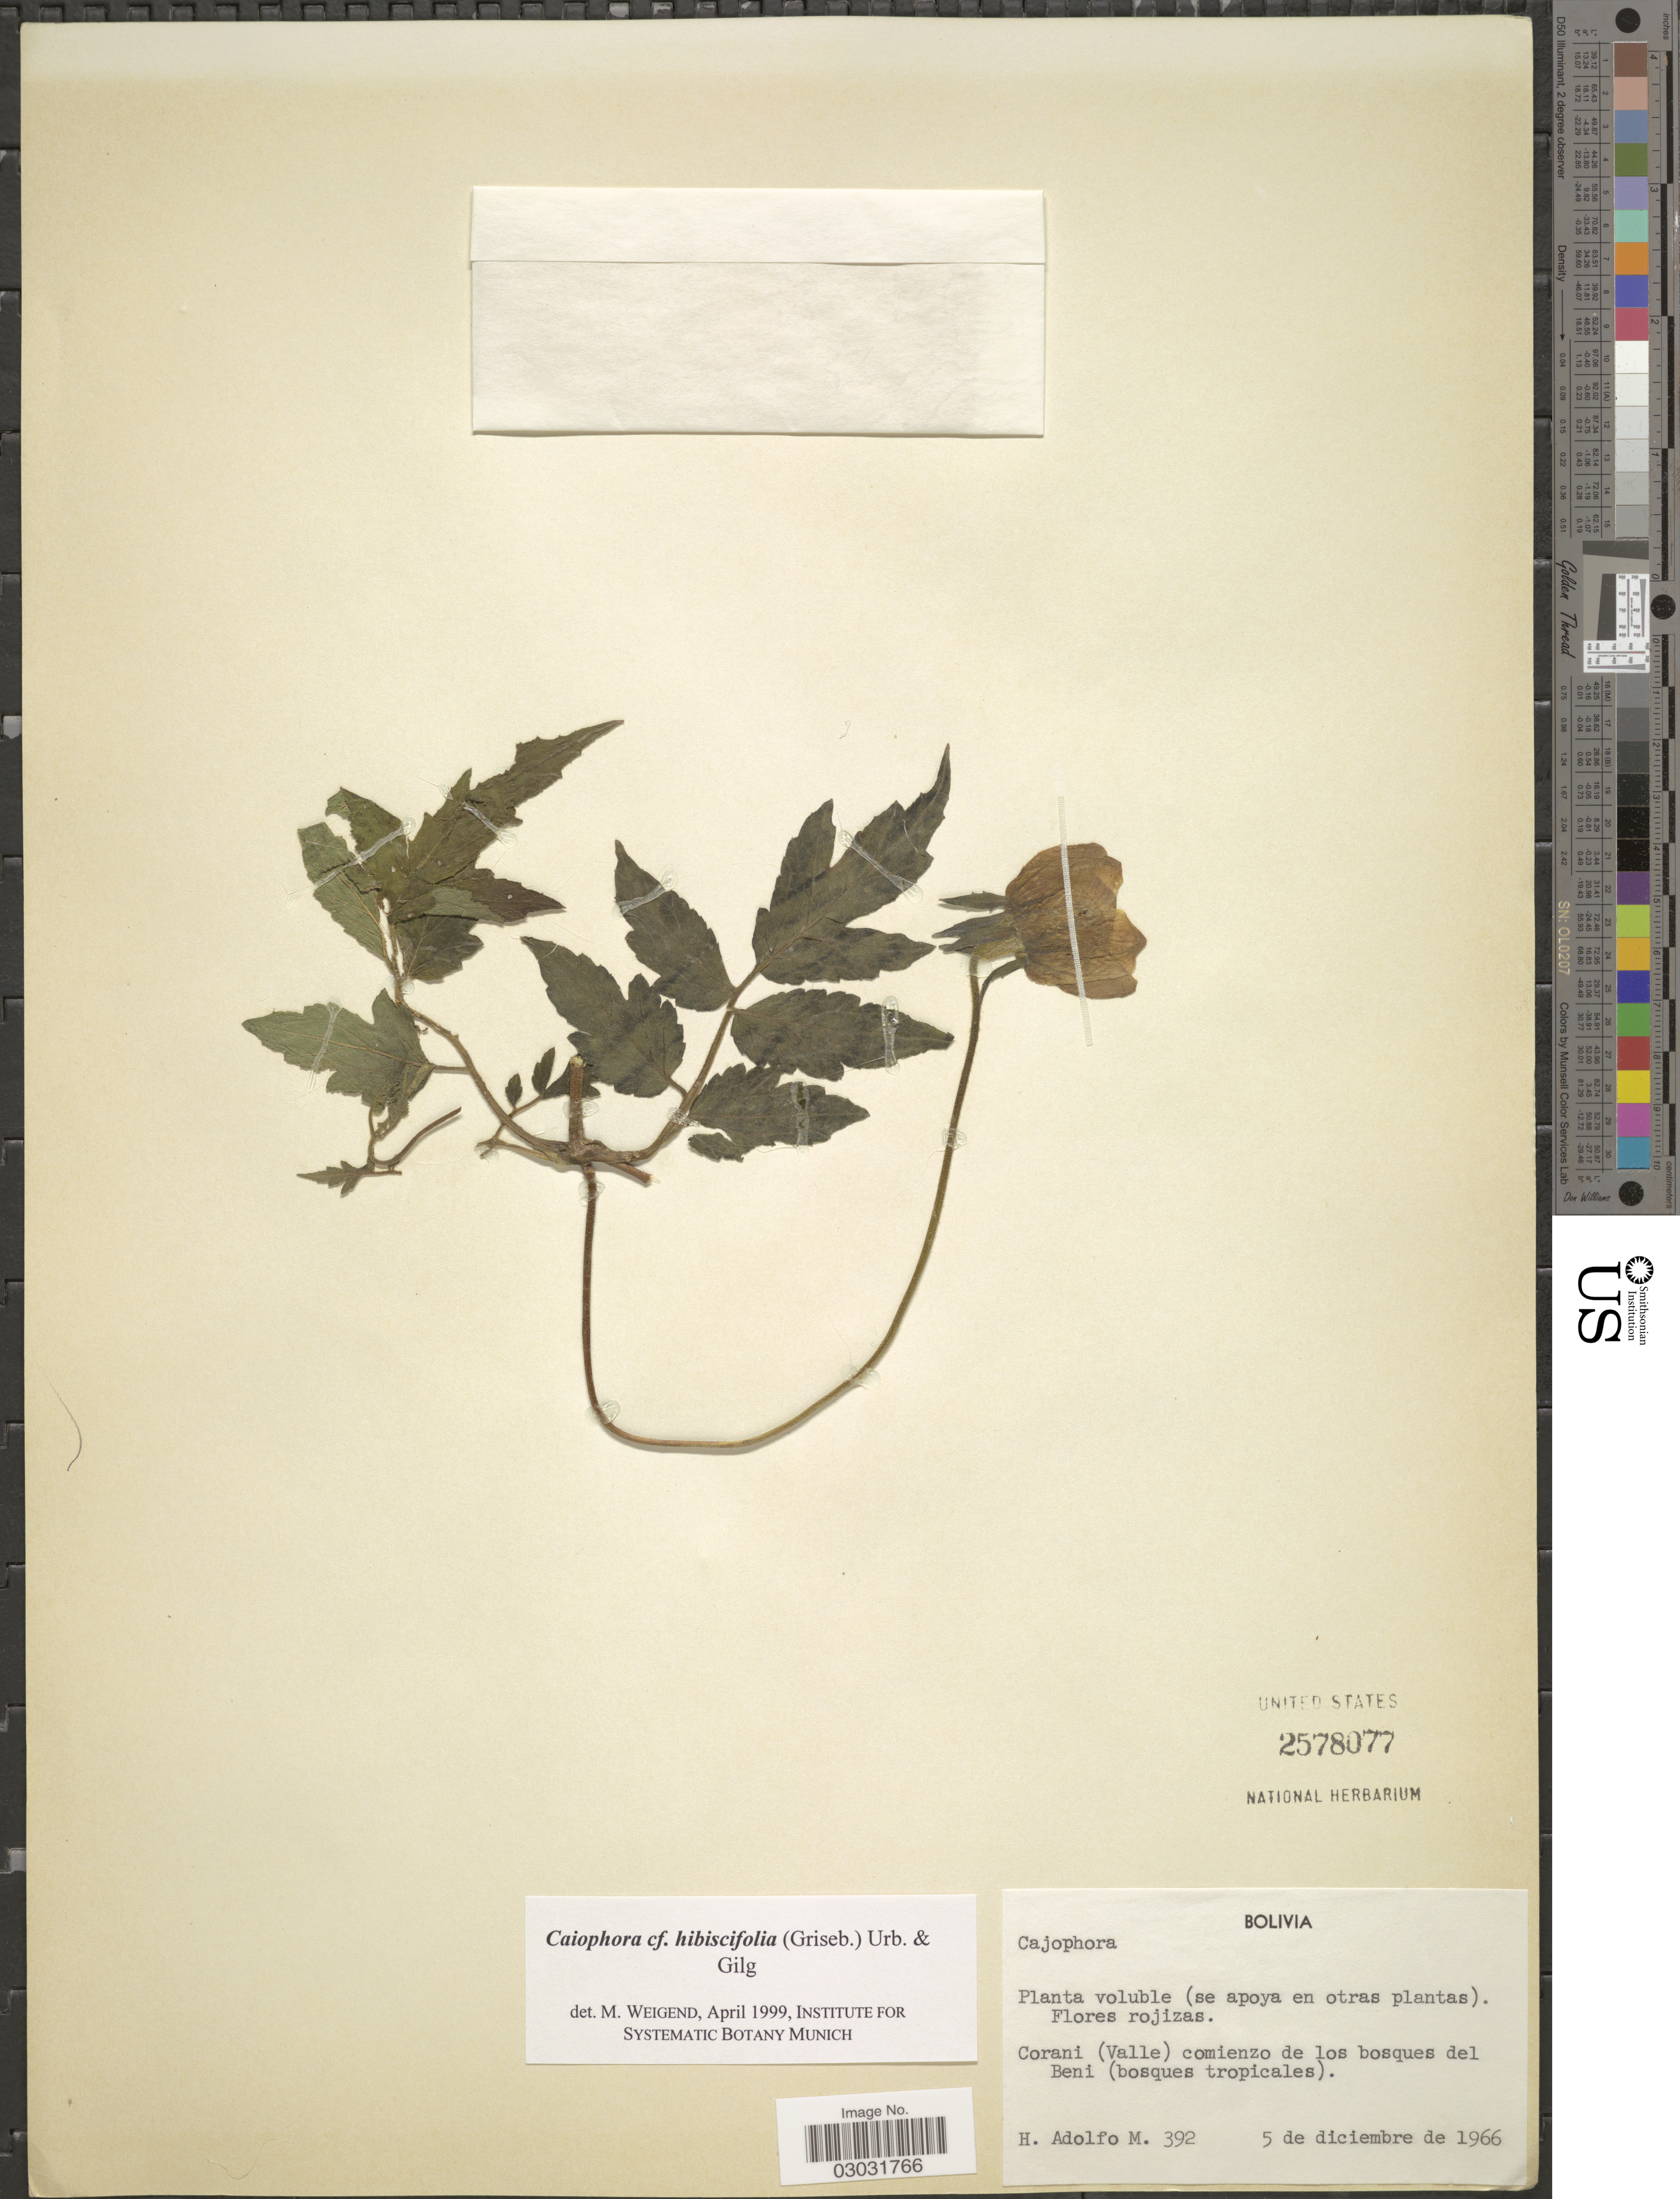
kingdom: Plantae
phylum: Tracheophyta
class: Magnoliopsida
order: Cornales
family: Loasaceae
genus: Caiophora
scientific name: Caiophora hibiscifolia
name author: (Griseb.) Urb. & Gilg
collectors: H. Adolfo M.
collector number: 392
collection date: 1966-12-05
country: Bolivia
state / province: Beni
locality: Corani (Valle) comienzo de los bosques del Beni.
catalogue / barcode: US 2578077